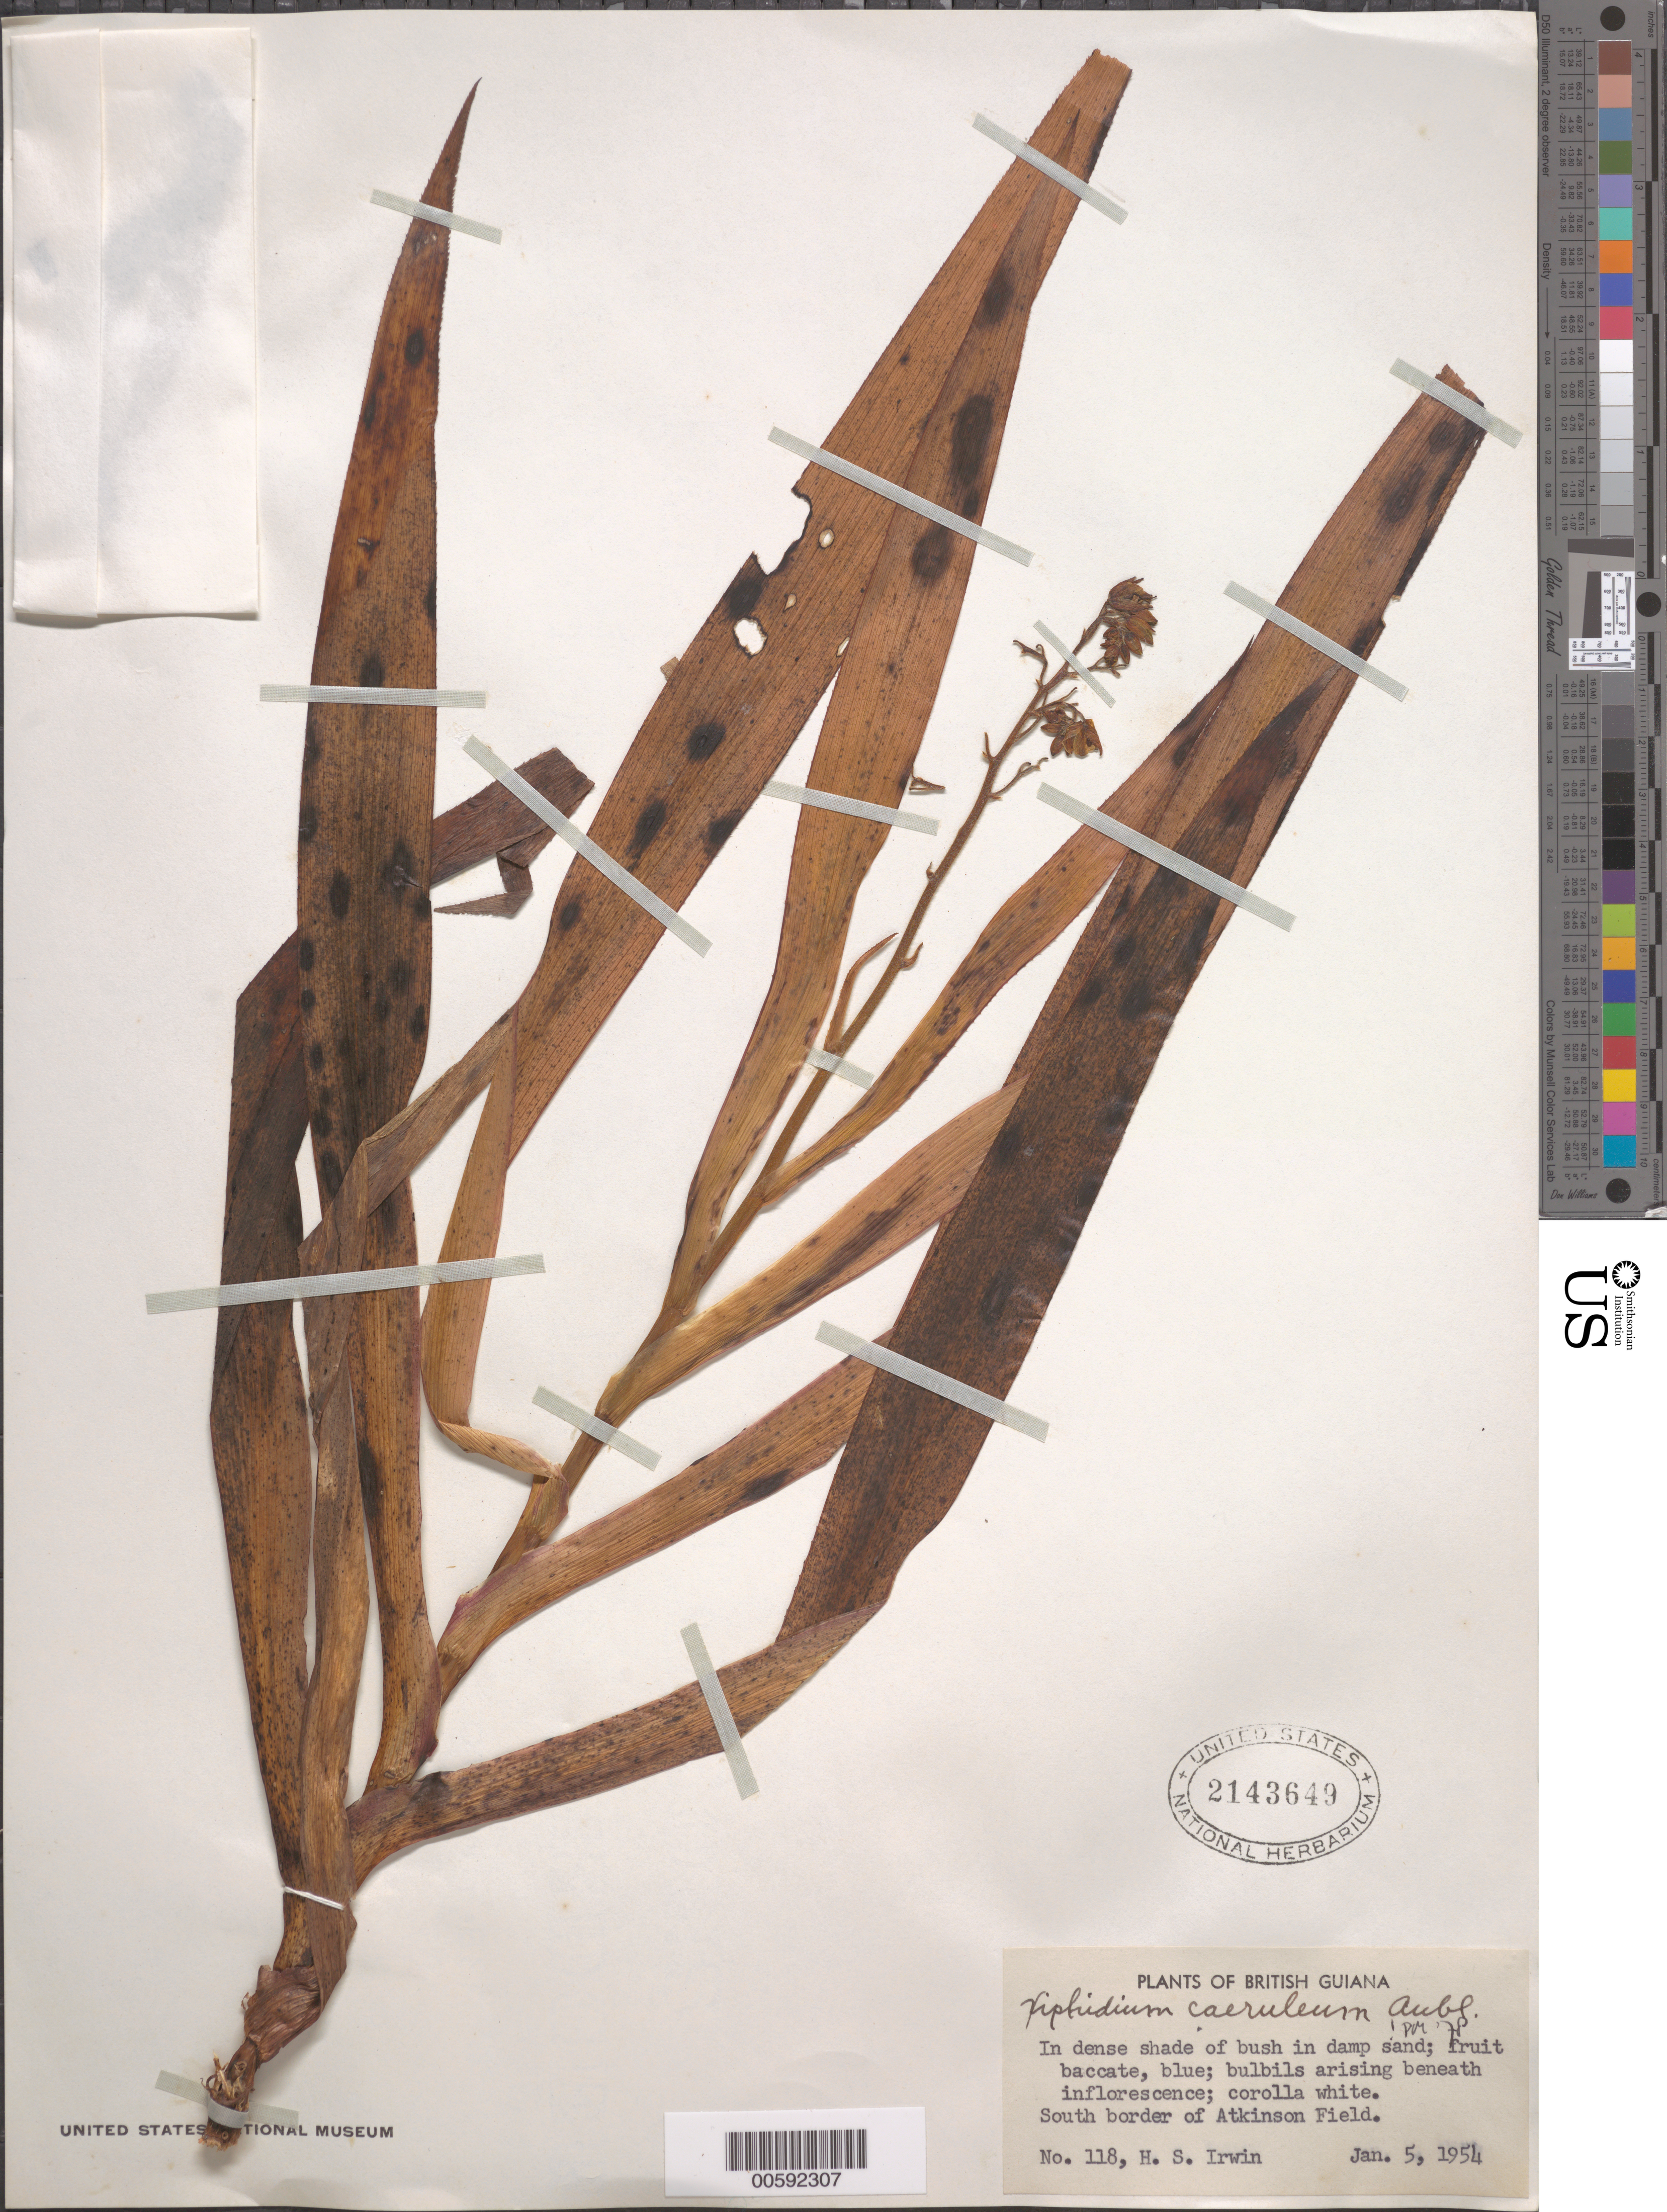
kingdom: Plantae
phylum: Tracheophyta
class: Liliopsida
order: Commelinales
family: Haemodoraceae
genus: Xiphidium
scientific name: Xiphidium caeruleum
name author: Aubl.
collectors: H. Irwin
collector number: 118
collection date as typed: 05 Jan 1954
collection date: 1954-01-05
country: Guyana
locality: South border of Atkins Field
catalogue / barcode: US 2143649